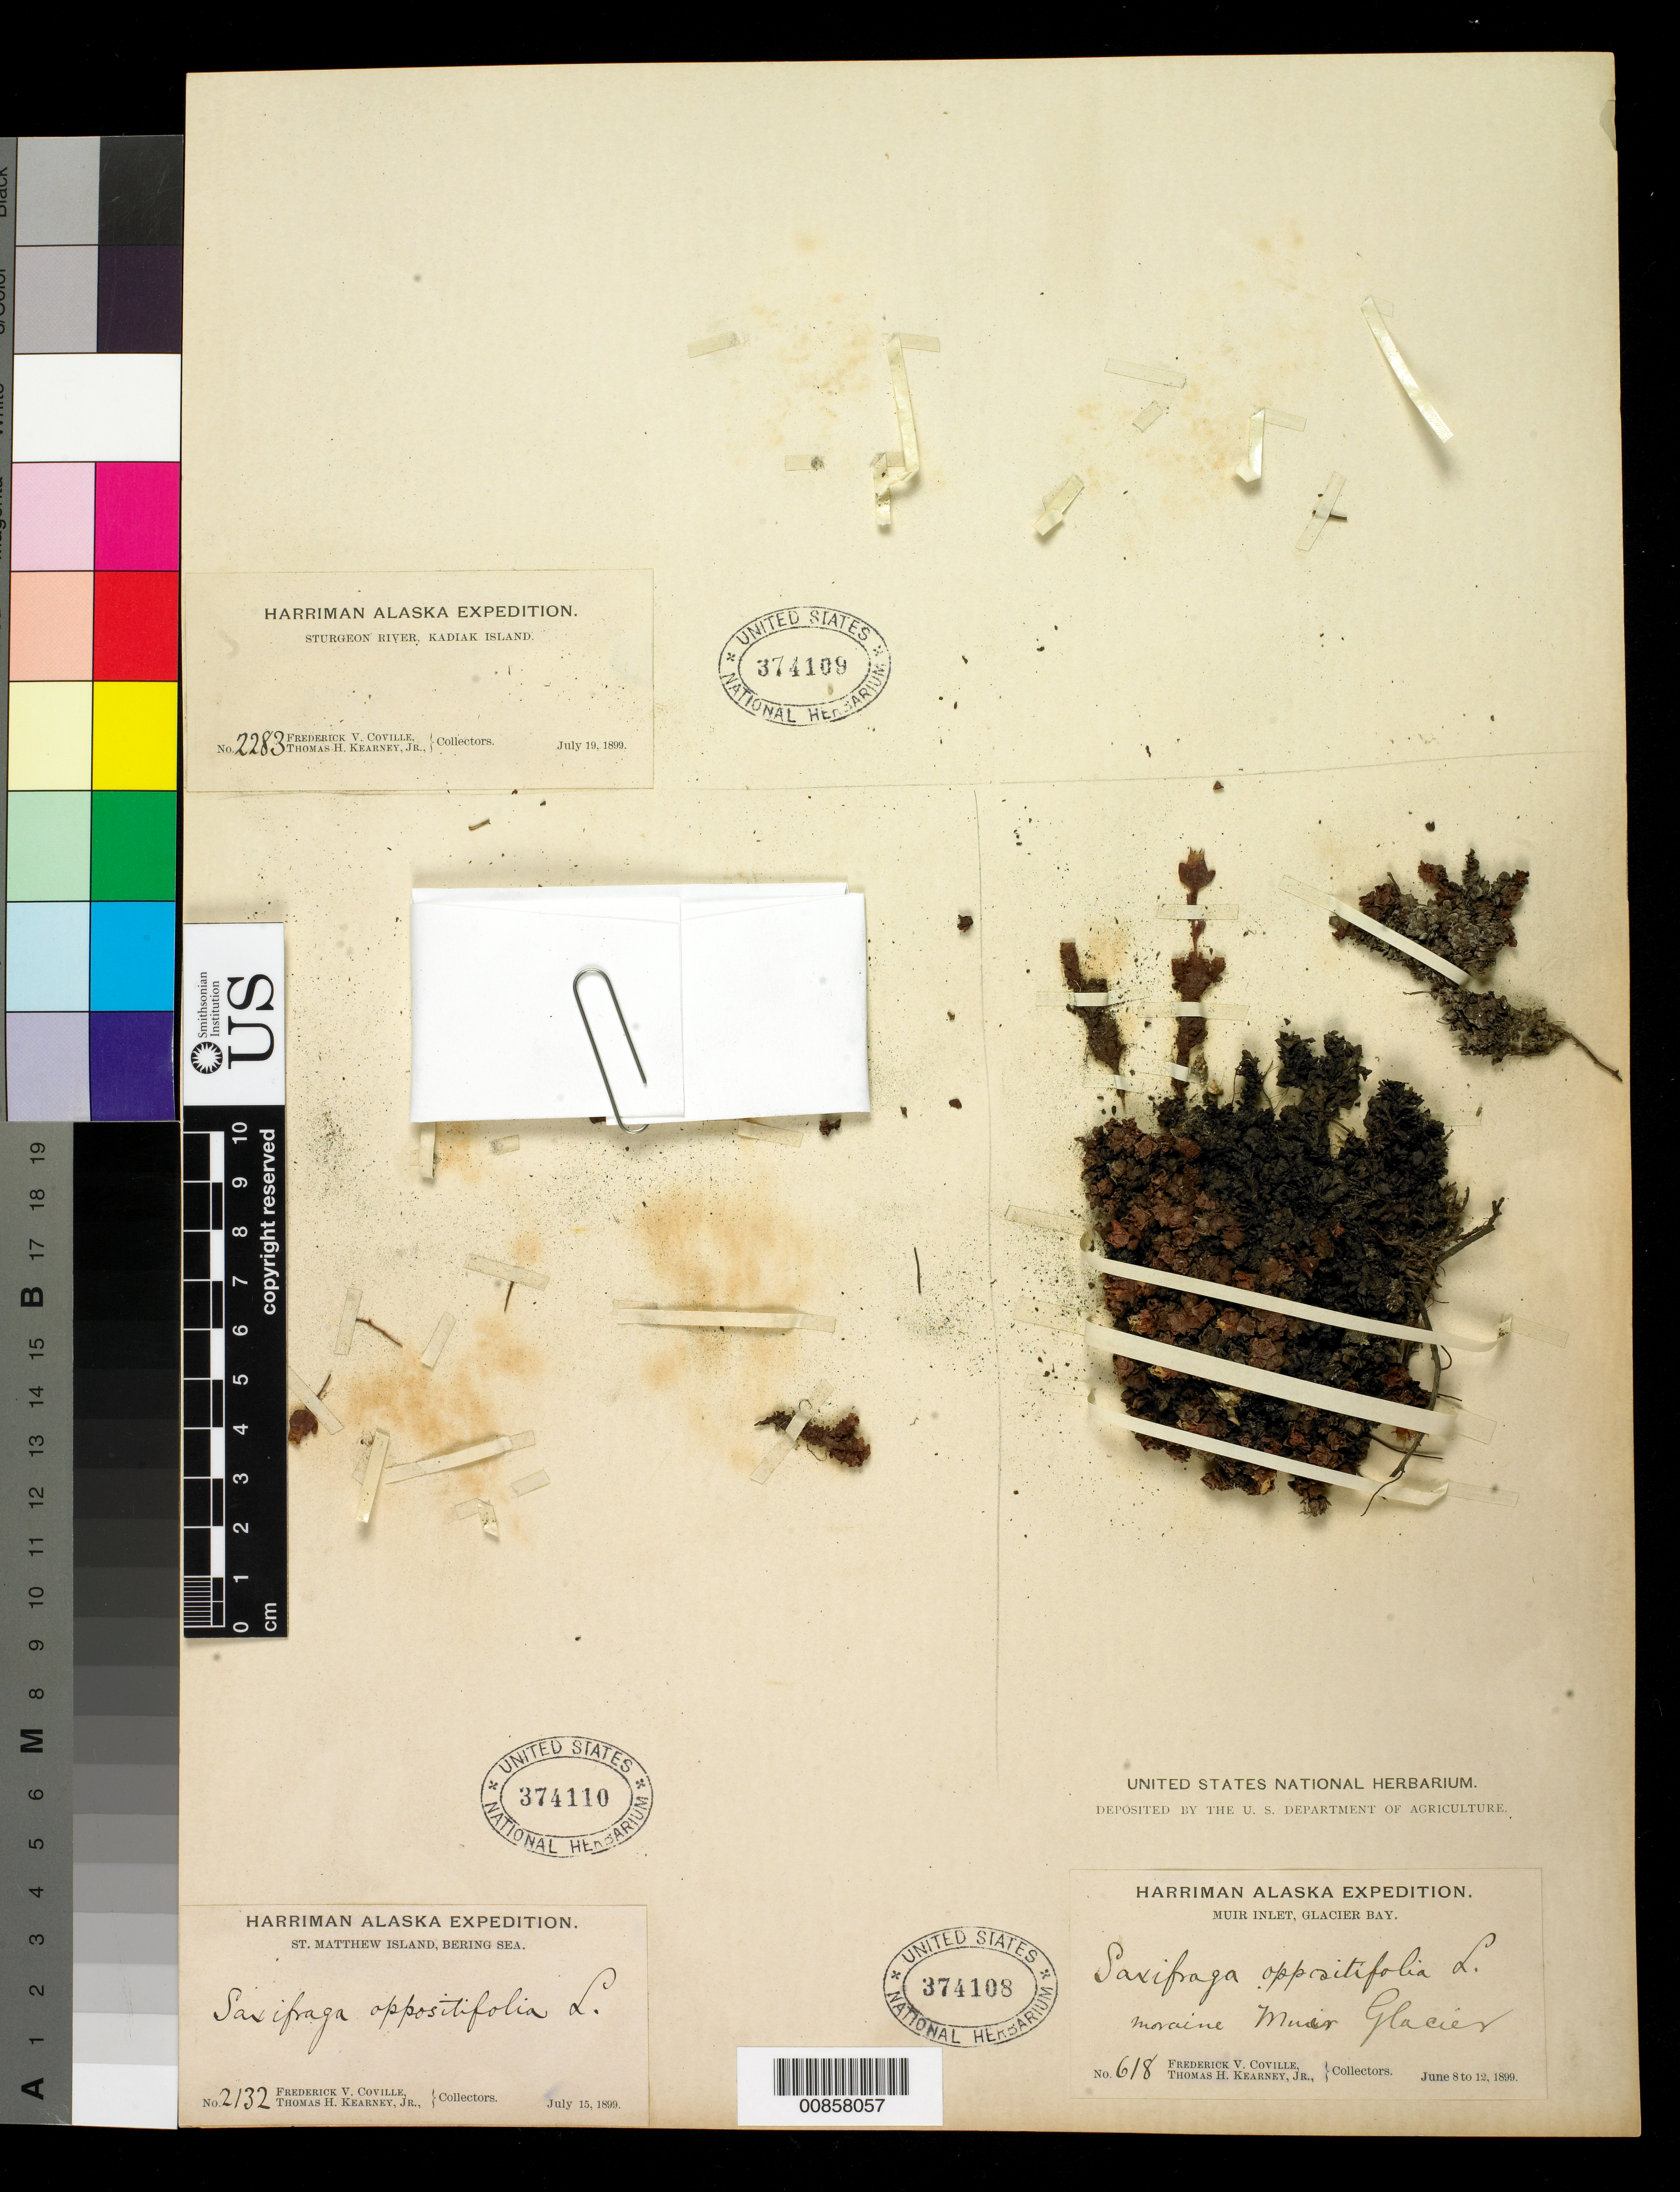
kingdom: Plantae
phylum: Tracheophyta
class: Magnoliopsida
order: Saxifragales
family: Saxifragaceae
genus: Saxifraga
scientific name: Saxifraga oppositifolia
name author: L.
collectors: F. V. Coville & T. H. Kearney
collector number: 618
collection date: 1899-06-08/1899-06-12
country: United States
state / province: Alaska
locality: Muir Inlet, Glacier Bay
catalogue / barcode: US 374108